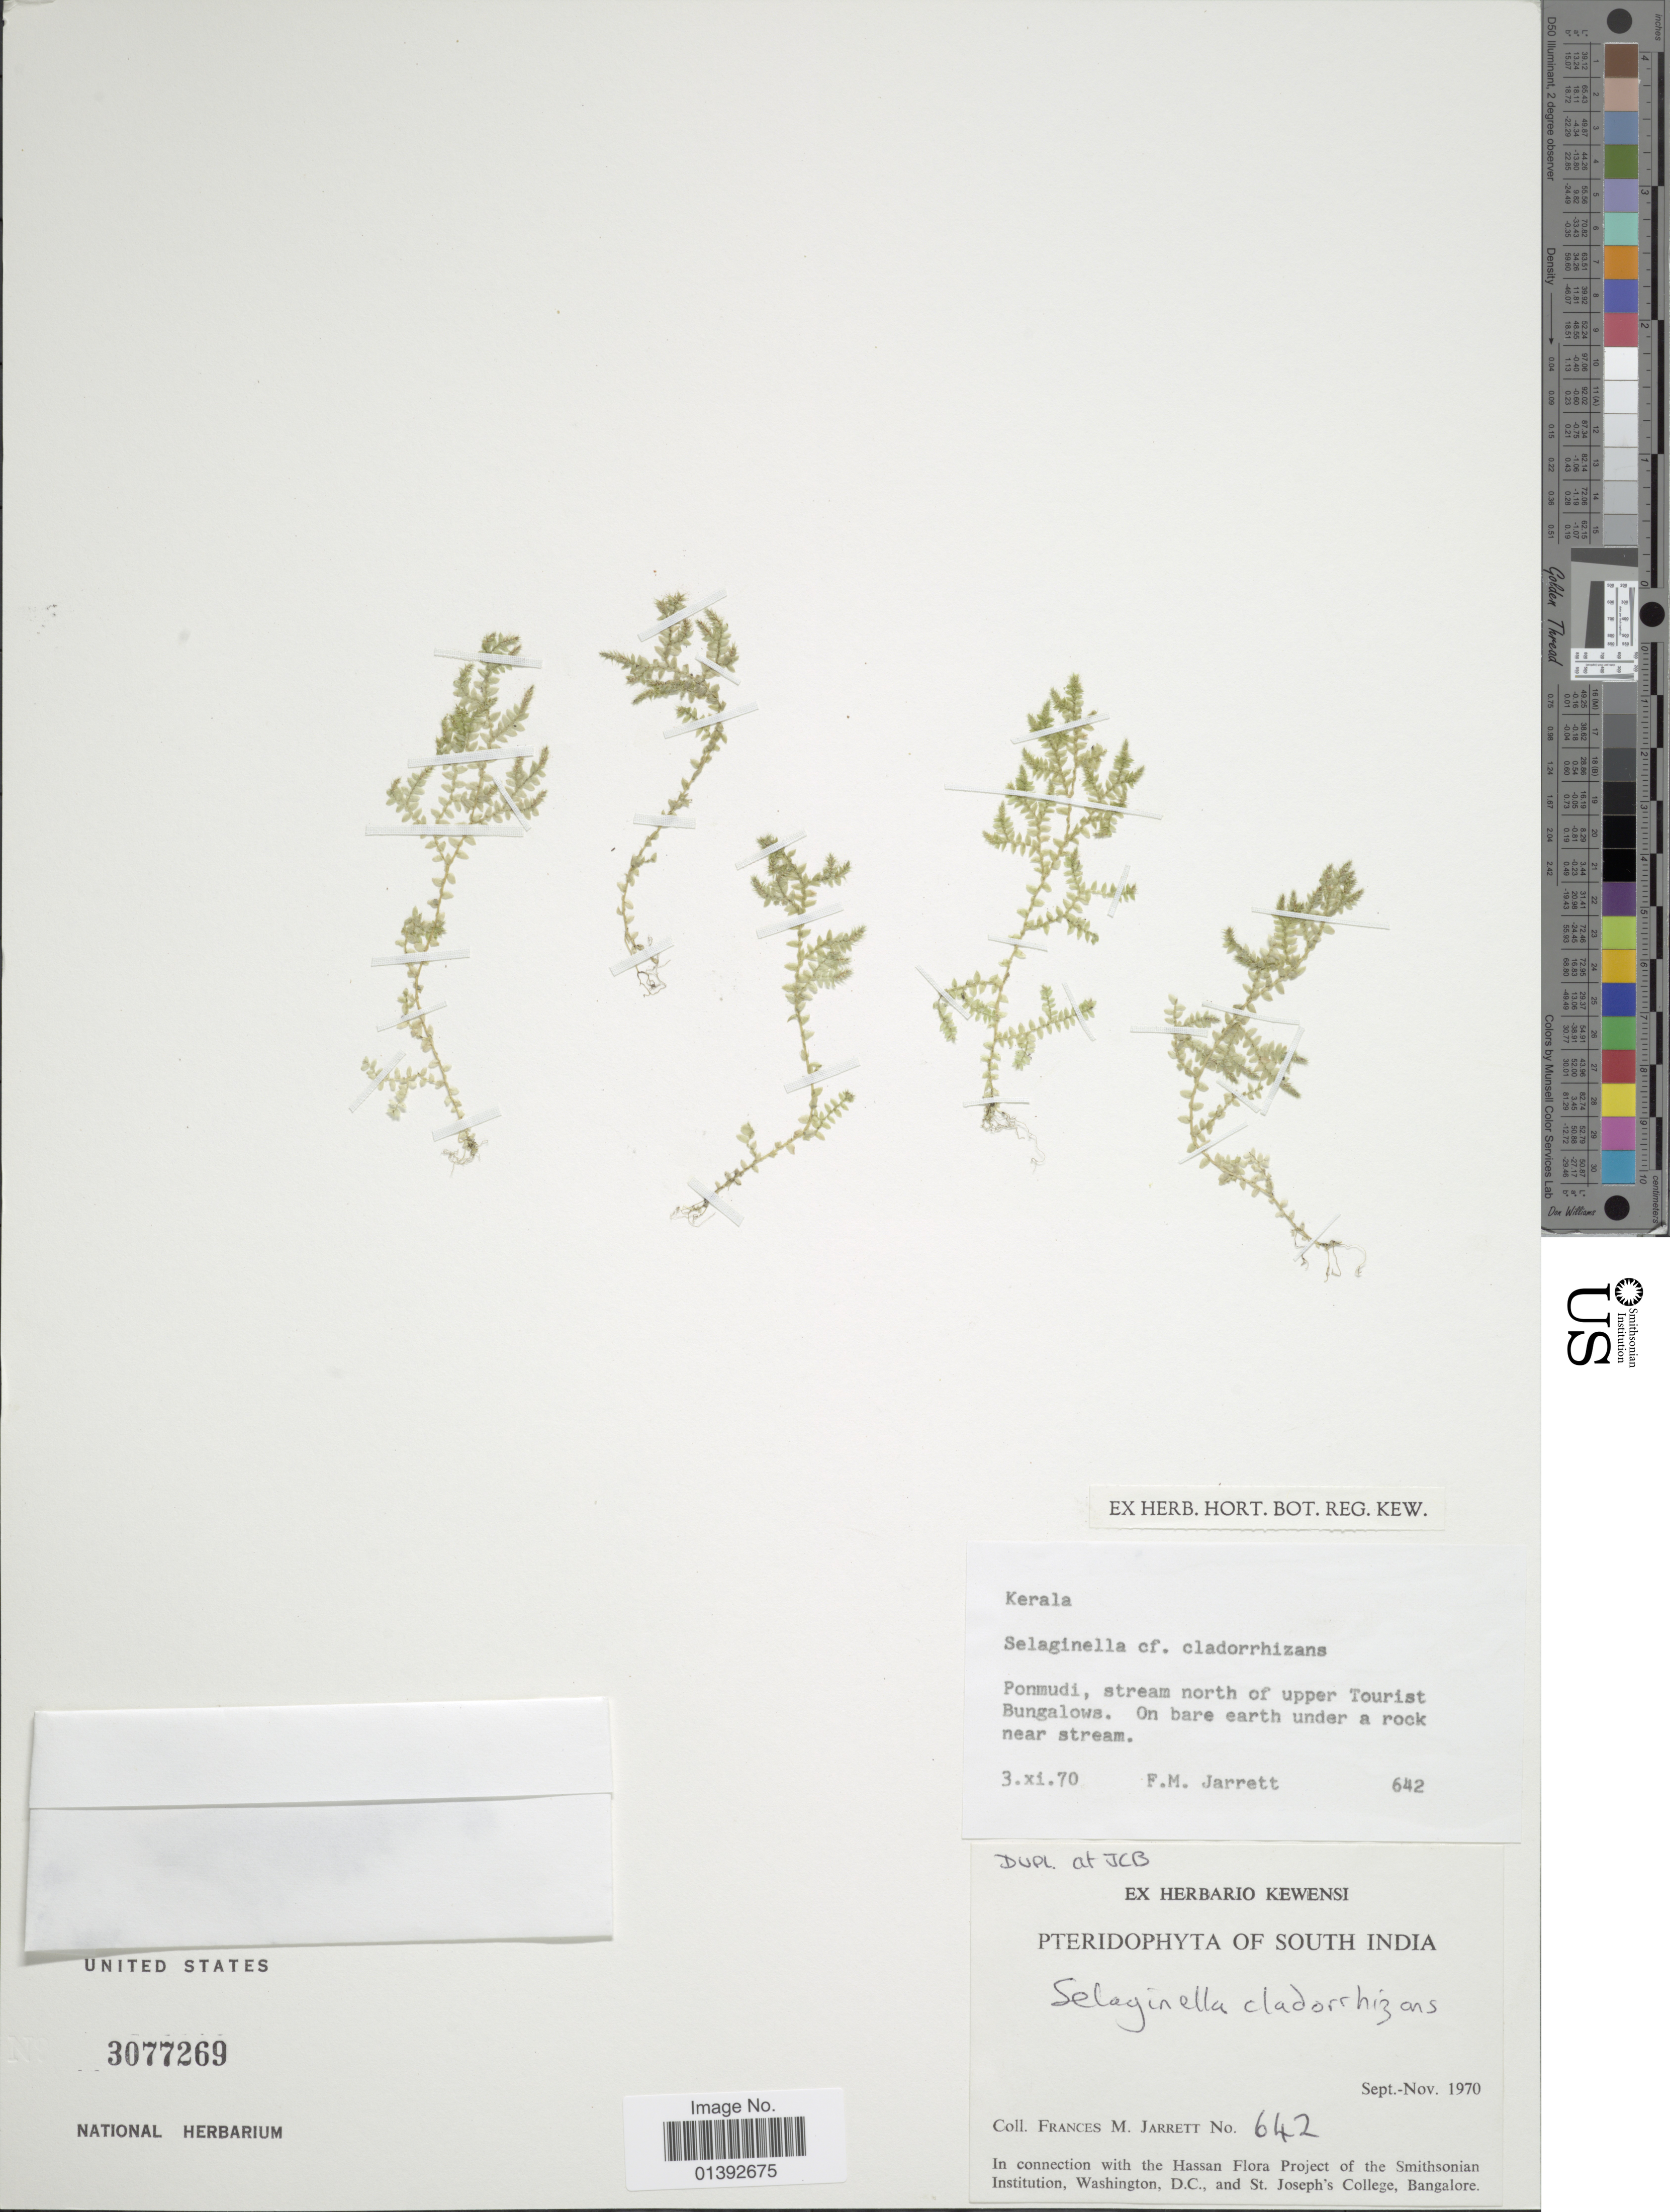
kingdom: Plantae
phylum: Tracheophyta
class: Lycopodiopsida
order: Selaginellales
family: Selaginellaceae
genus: Selaginella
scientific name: Selaginella cladorrhizans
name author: A. Br.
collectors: F. M. Jarrett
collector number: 642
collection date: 1970-11-03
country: India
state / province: Kerala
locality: Ponmudi, stream north of upper Tourist Bungalows, South India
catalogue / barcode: US 3077269